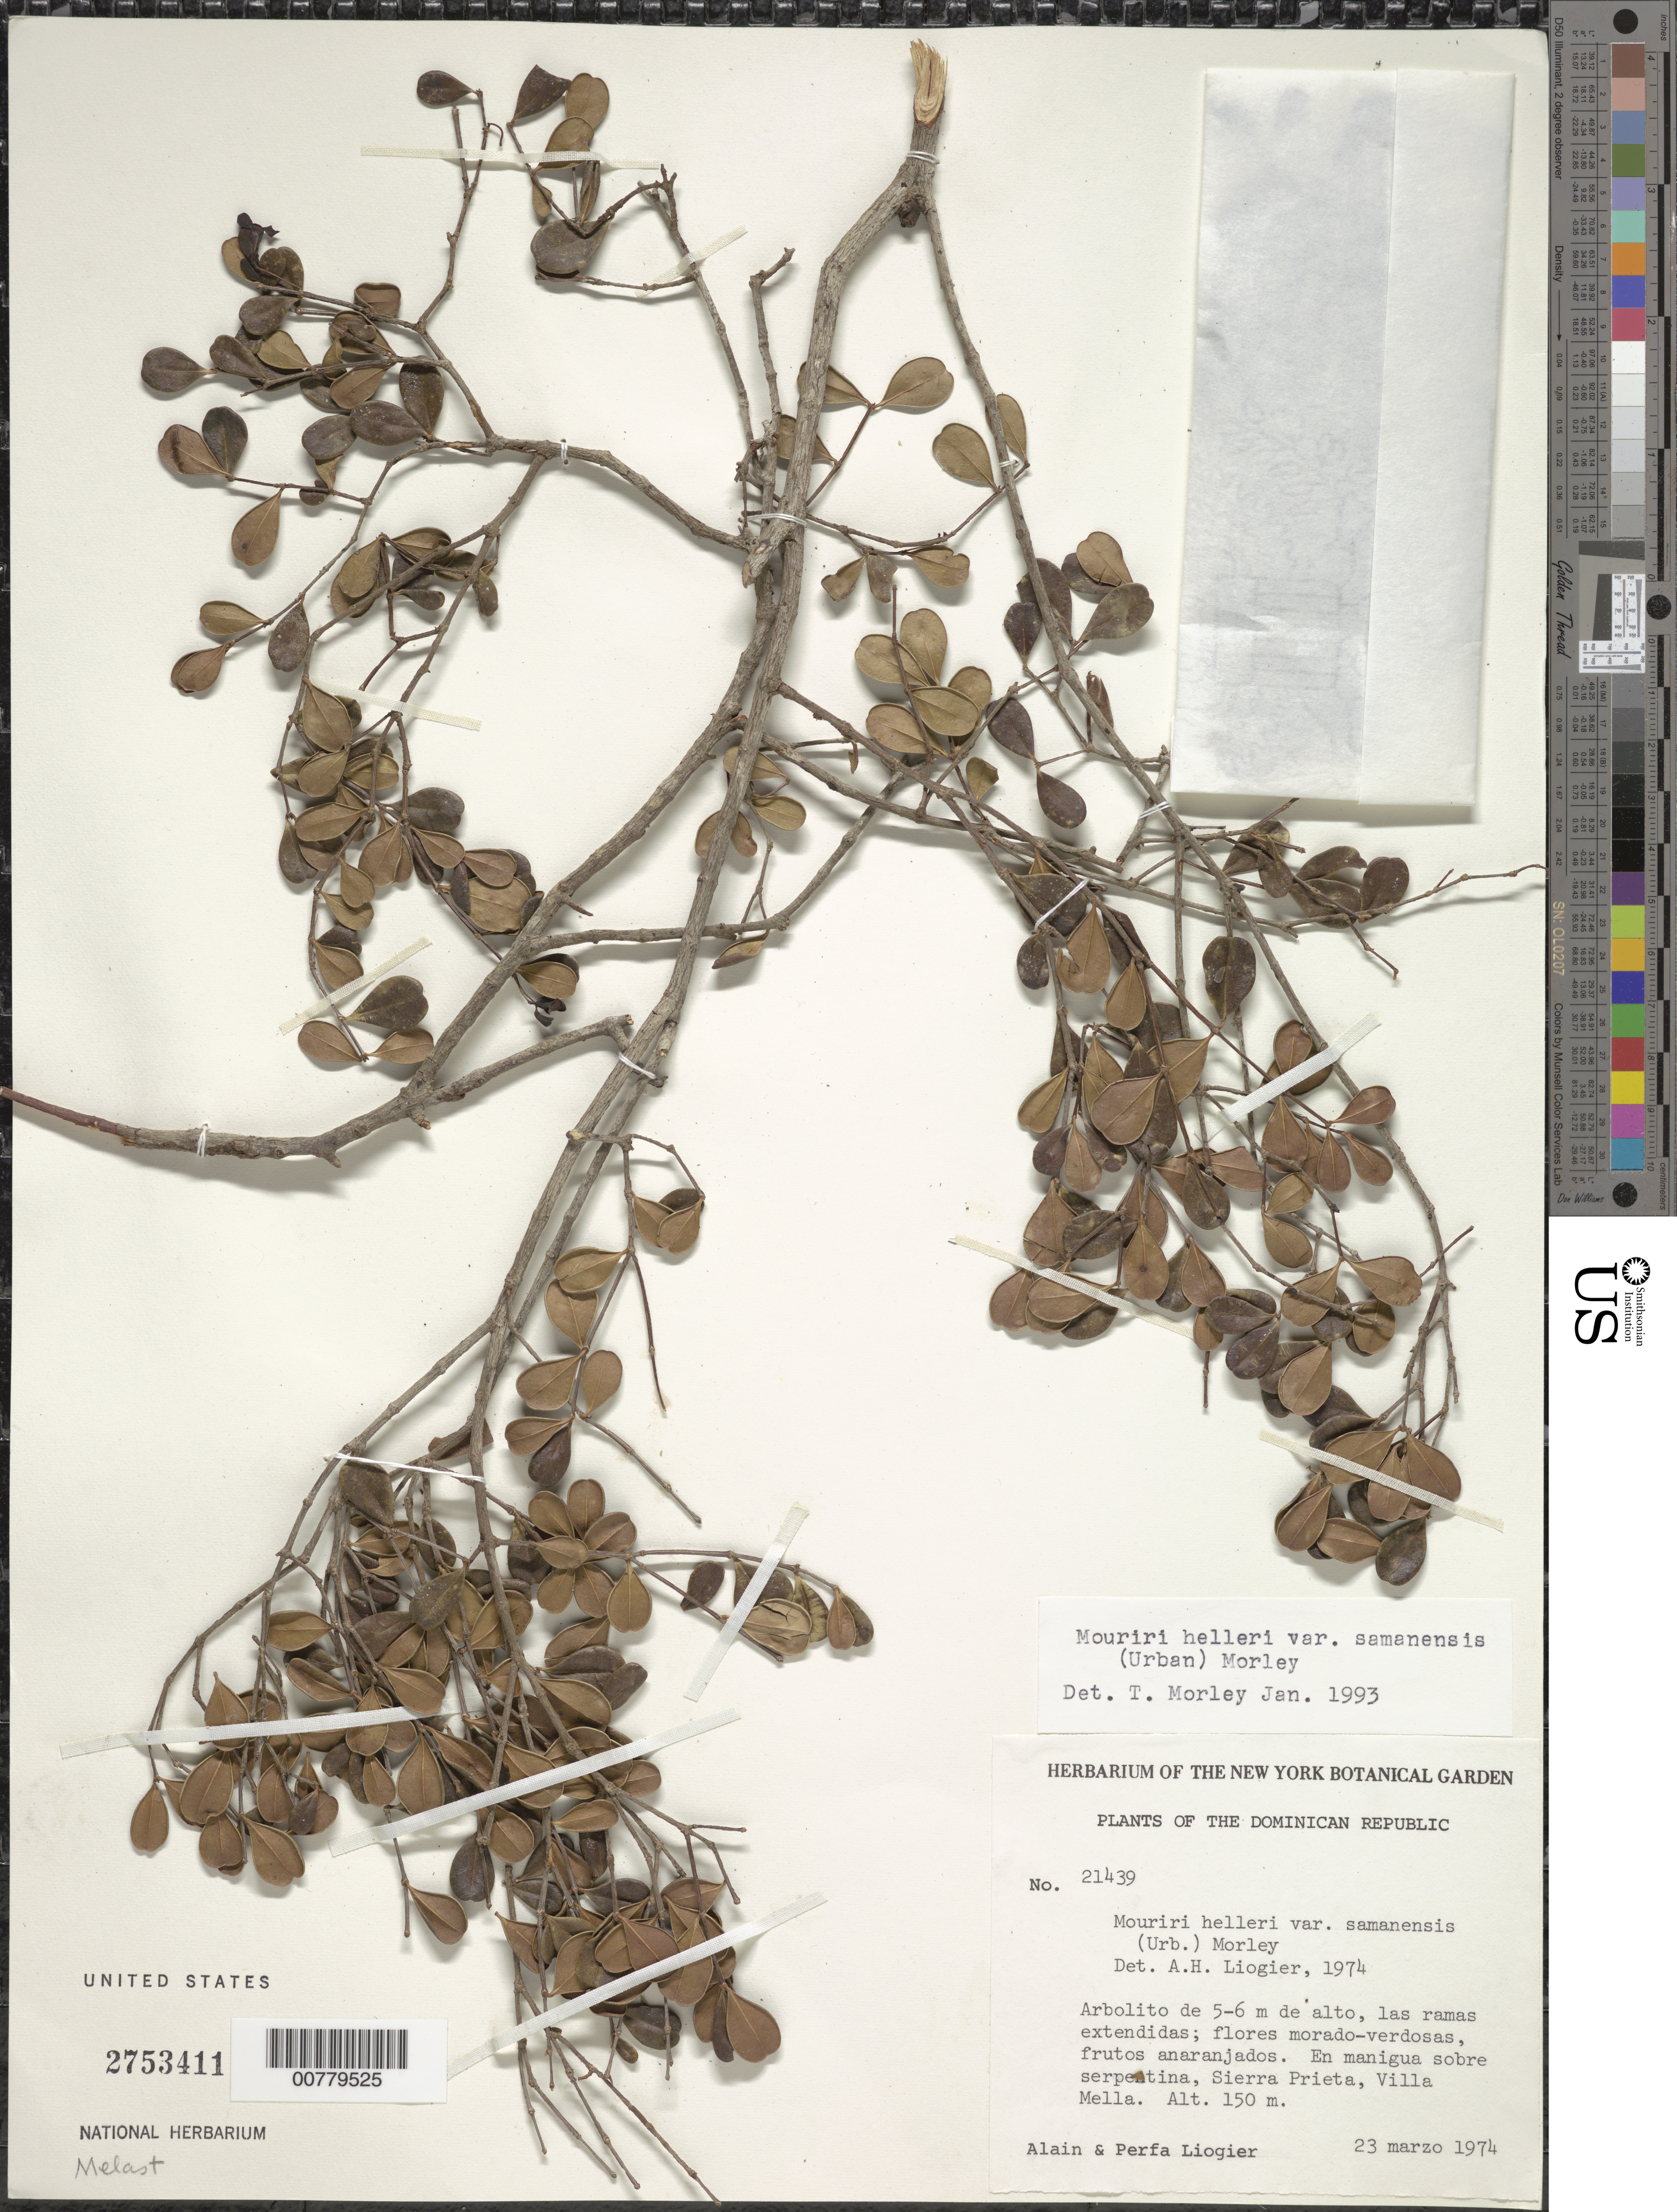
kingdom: Plantae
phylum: Tracheophyta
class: Magnoliopsida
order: Myrtales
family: Melastomataceae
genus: Mouriri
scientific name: Mouriri helleri var. samanensis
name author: (Urb.) Morley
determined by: Morley, T.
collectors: A. H. Liogier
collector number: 21439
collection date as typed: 23 Mar 1974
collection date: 1974-03-23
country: Dominican Republic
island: Hispaniola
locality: Sierra Prieta, Villa Mella.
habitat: Thicket over serpentine.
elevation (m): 150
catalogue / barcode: US 2753411